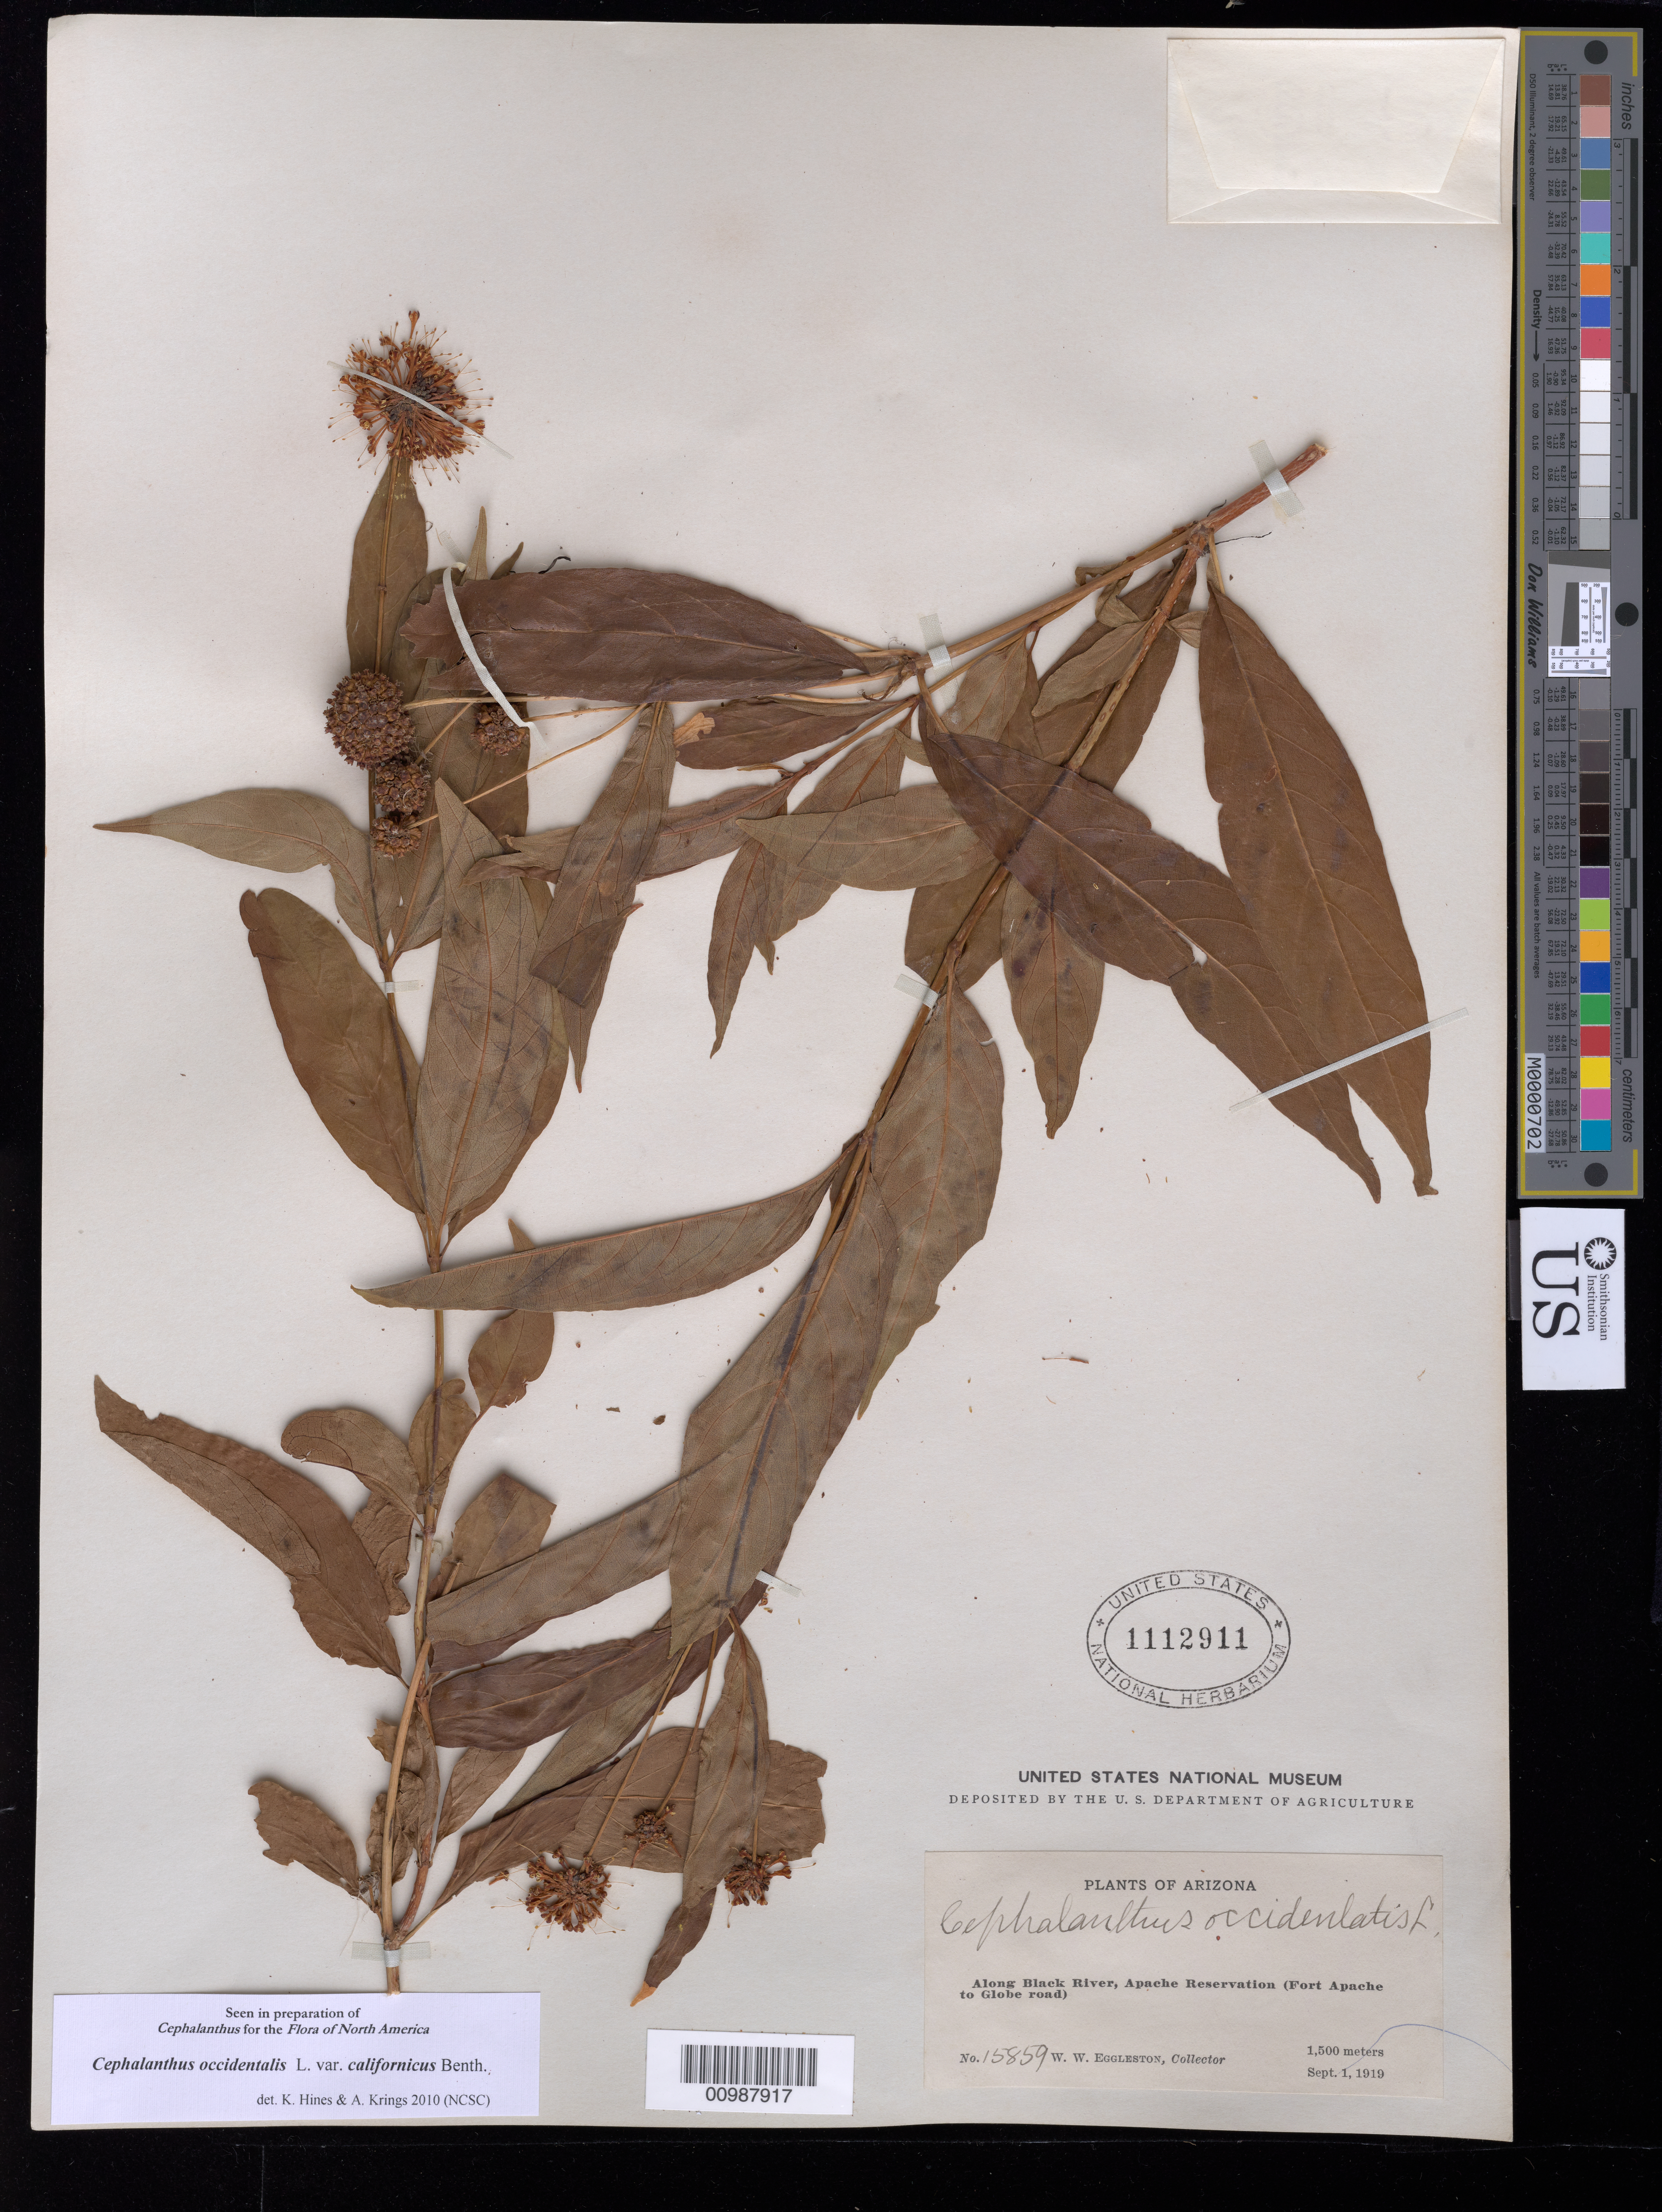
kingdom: Plantae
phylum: Tracheophyta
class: Magnoliopsida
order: Gentianales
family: Rubiaceae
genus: Cephalanthus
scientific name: Cephalanthus occidentalis var. californicus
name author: Benth.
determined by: Hines, K.; Krings, A.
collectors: W. W. Eggleston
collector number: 15859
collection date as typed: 01 Sep 1919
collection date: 1919-09-01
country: United States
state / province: Arizona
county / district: Apache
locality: Along Black River, Apache Reservation (Fort Apache to Globe Road)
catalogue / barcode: US 1112911